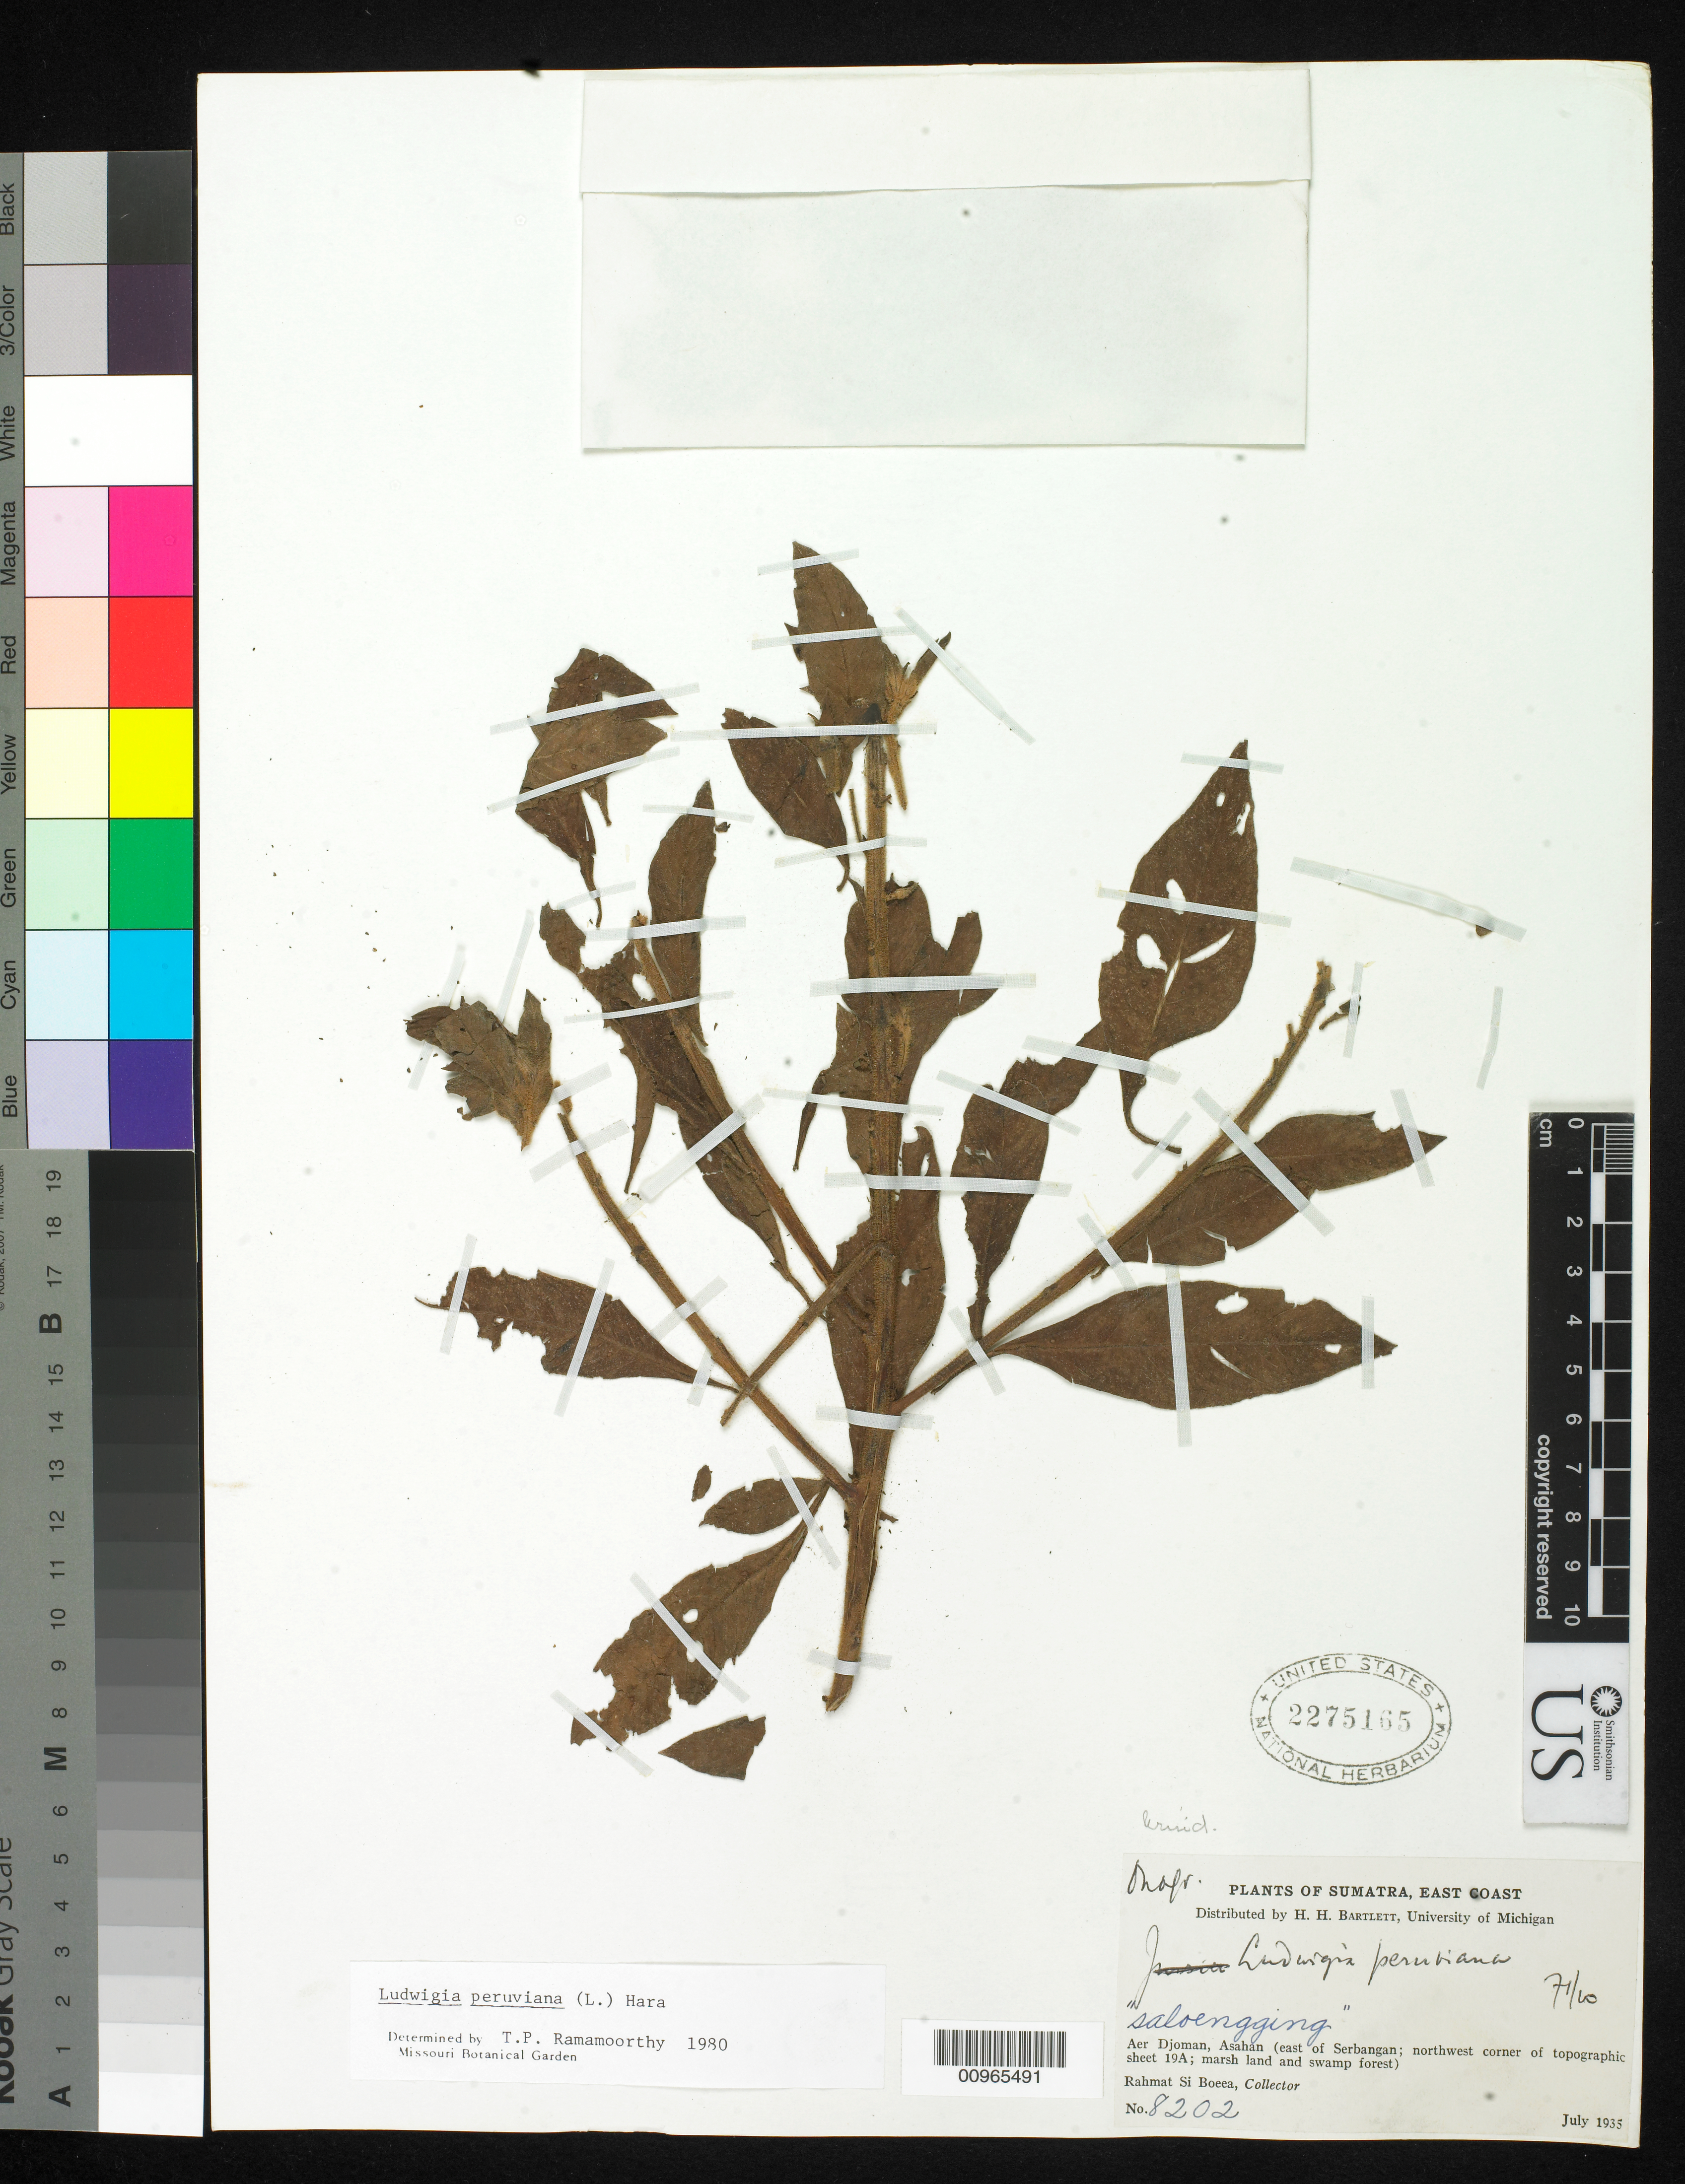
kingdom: Plantae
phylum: Tracheophyta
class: Magnoliopsida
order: Myrtales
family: Onagraceae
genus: Ludwigia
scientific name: Ludwigia peruviana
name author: (L.) H. Hara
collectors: Rahmat Si Boeea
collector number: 8202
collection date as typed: Jul 1935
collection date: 1935-07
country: Indonesia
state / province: Sumatra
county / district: Sumatera Utara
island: Sumatra I.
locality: (East Coast) Aer Djoman, Asahan (east of Serbangan; marsh land and swamp forest)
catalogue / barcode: US 2275165